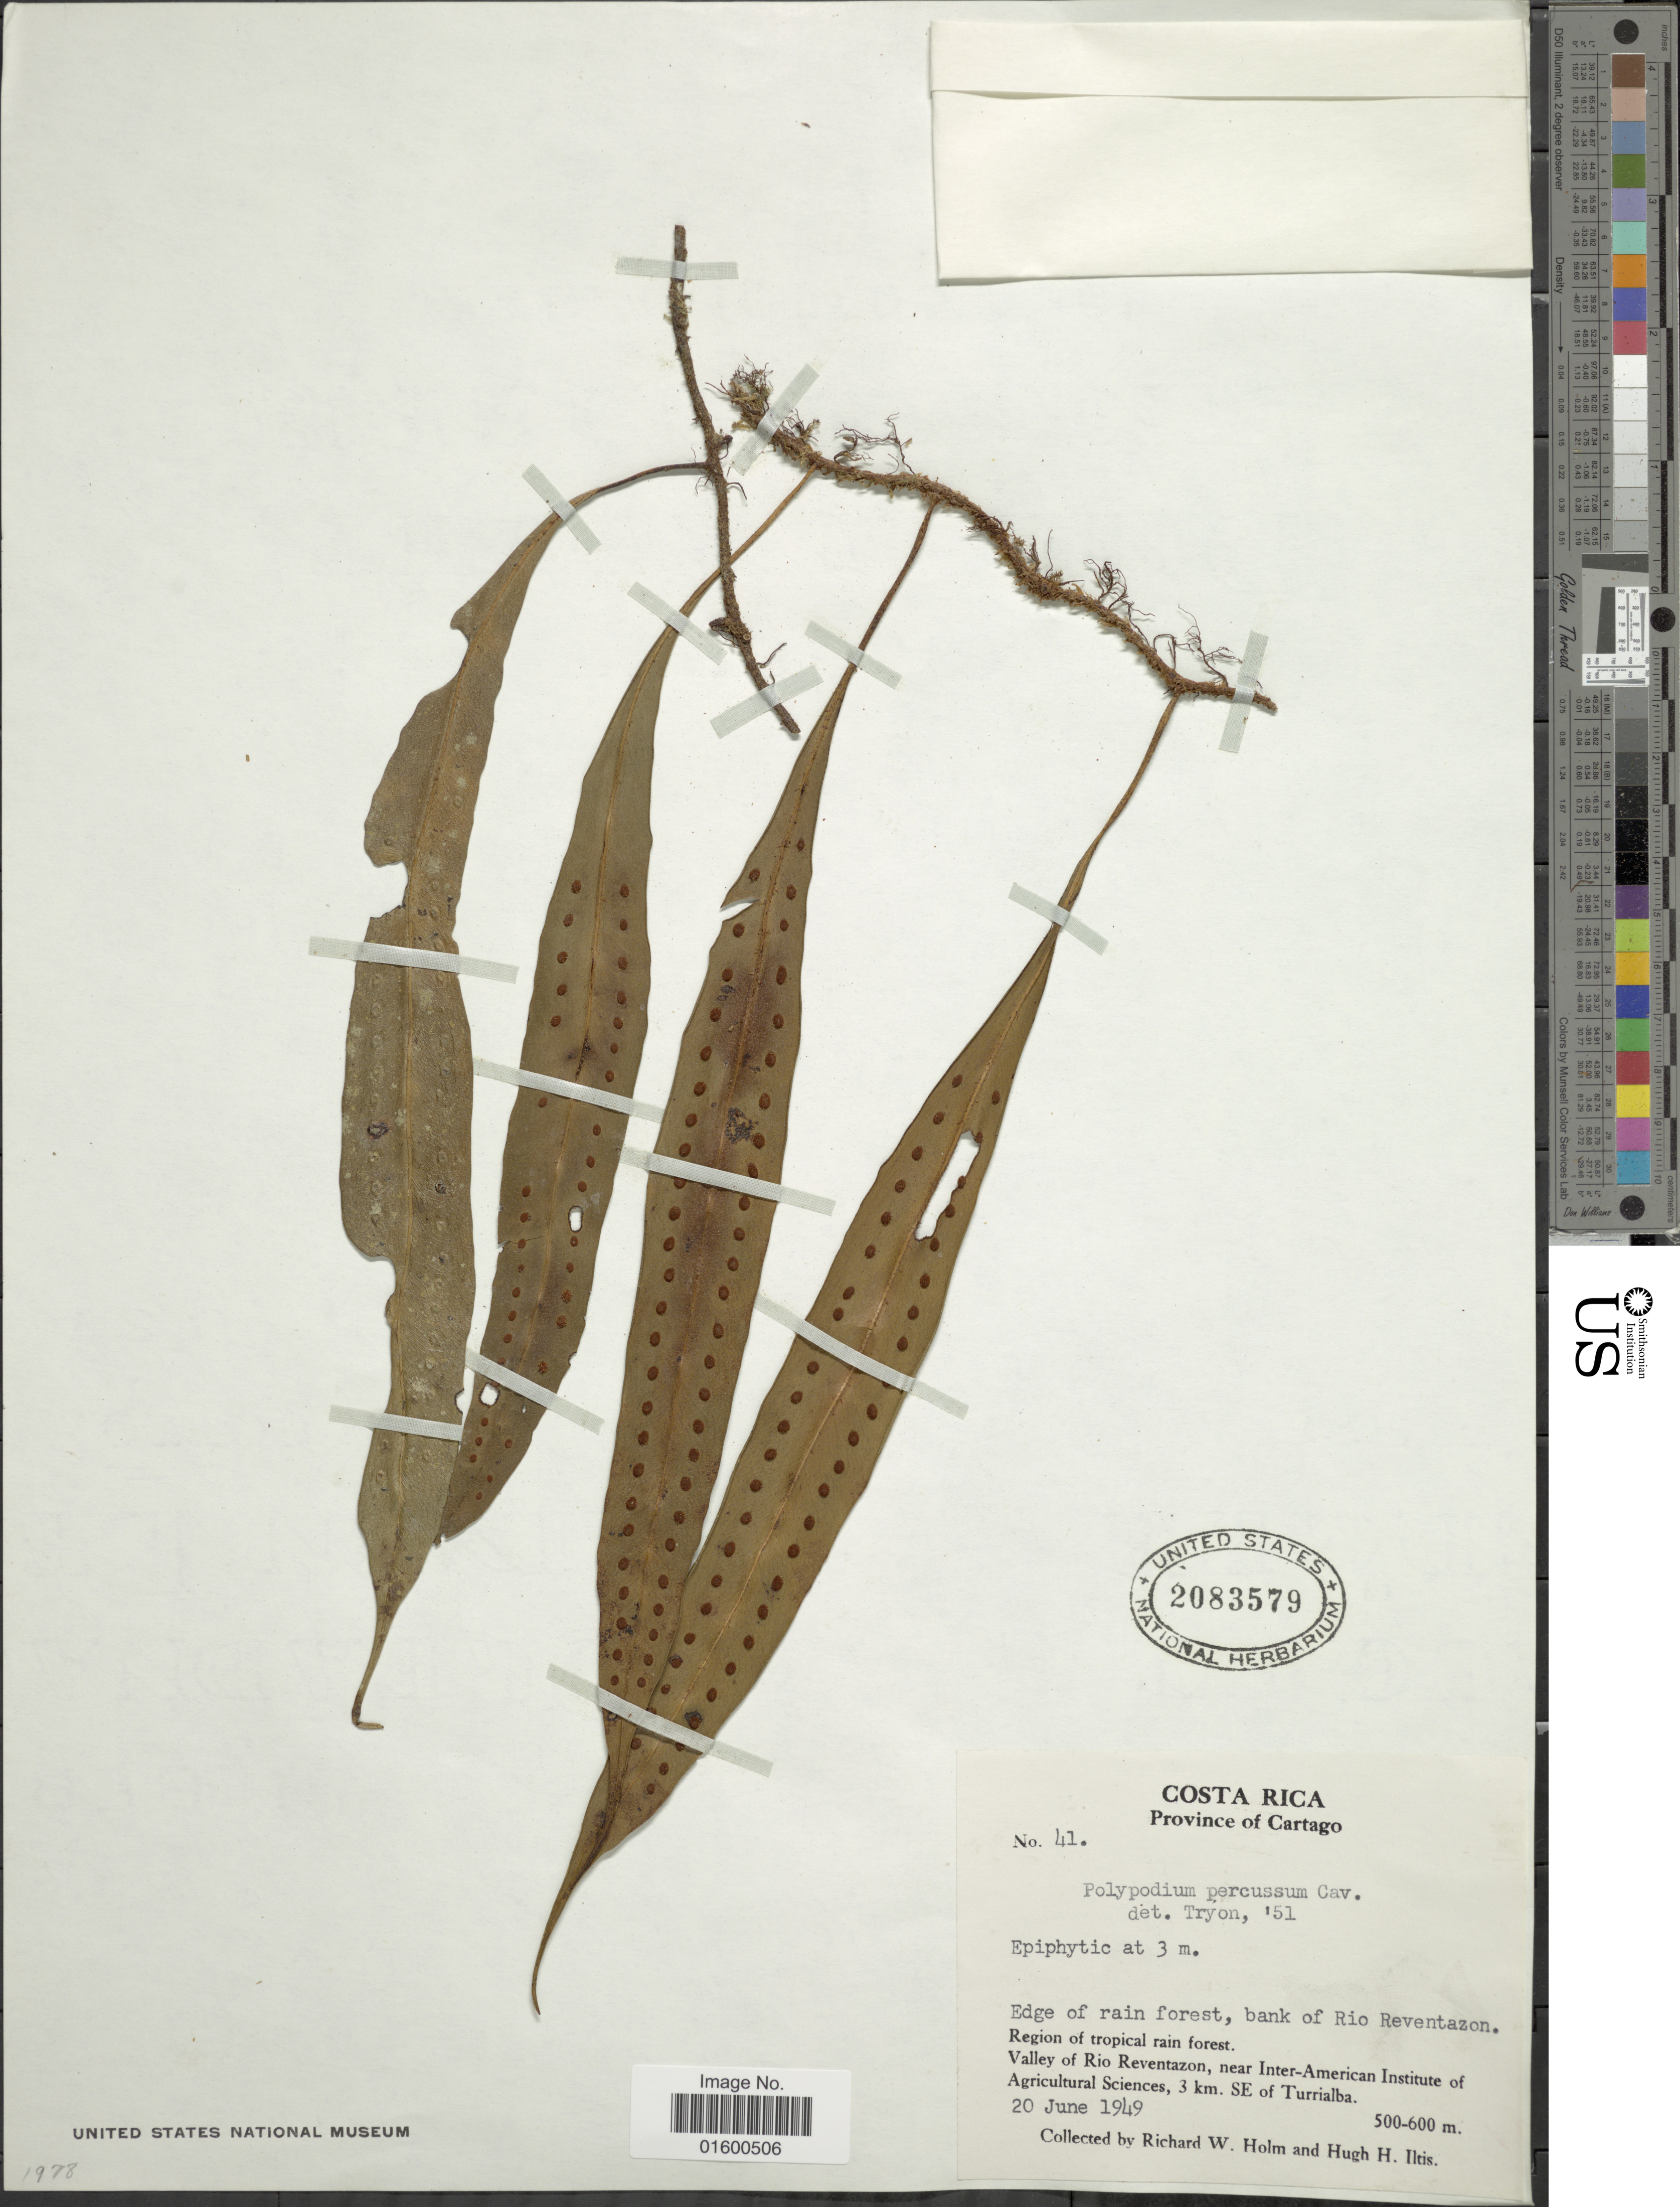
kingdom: Plantae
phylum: Tracheophyta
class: Polypodiopsida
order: Polypodiales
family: Polypodiaceae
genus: Microgramma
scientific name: Microgramma percussa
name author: (Cav.) de la Sota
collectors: R. W. Holm & H. H. Iltis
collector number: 41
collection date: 1949-06-20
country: Costa Rica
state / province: Cartago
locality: Province of Cartago, bank of Reventazon, Valley of Rio Reventazon, near Inter-American Istitute of Agricultural Sciences, 3 km SE of Turrialba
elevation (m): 500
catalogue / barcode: US 2083579